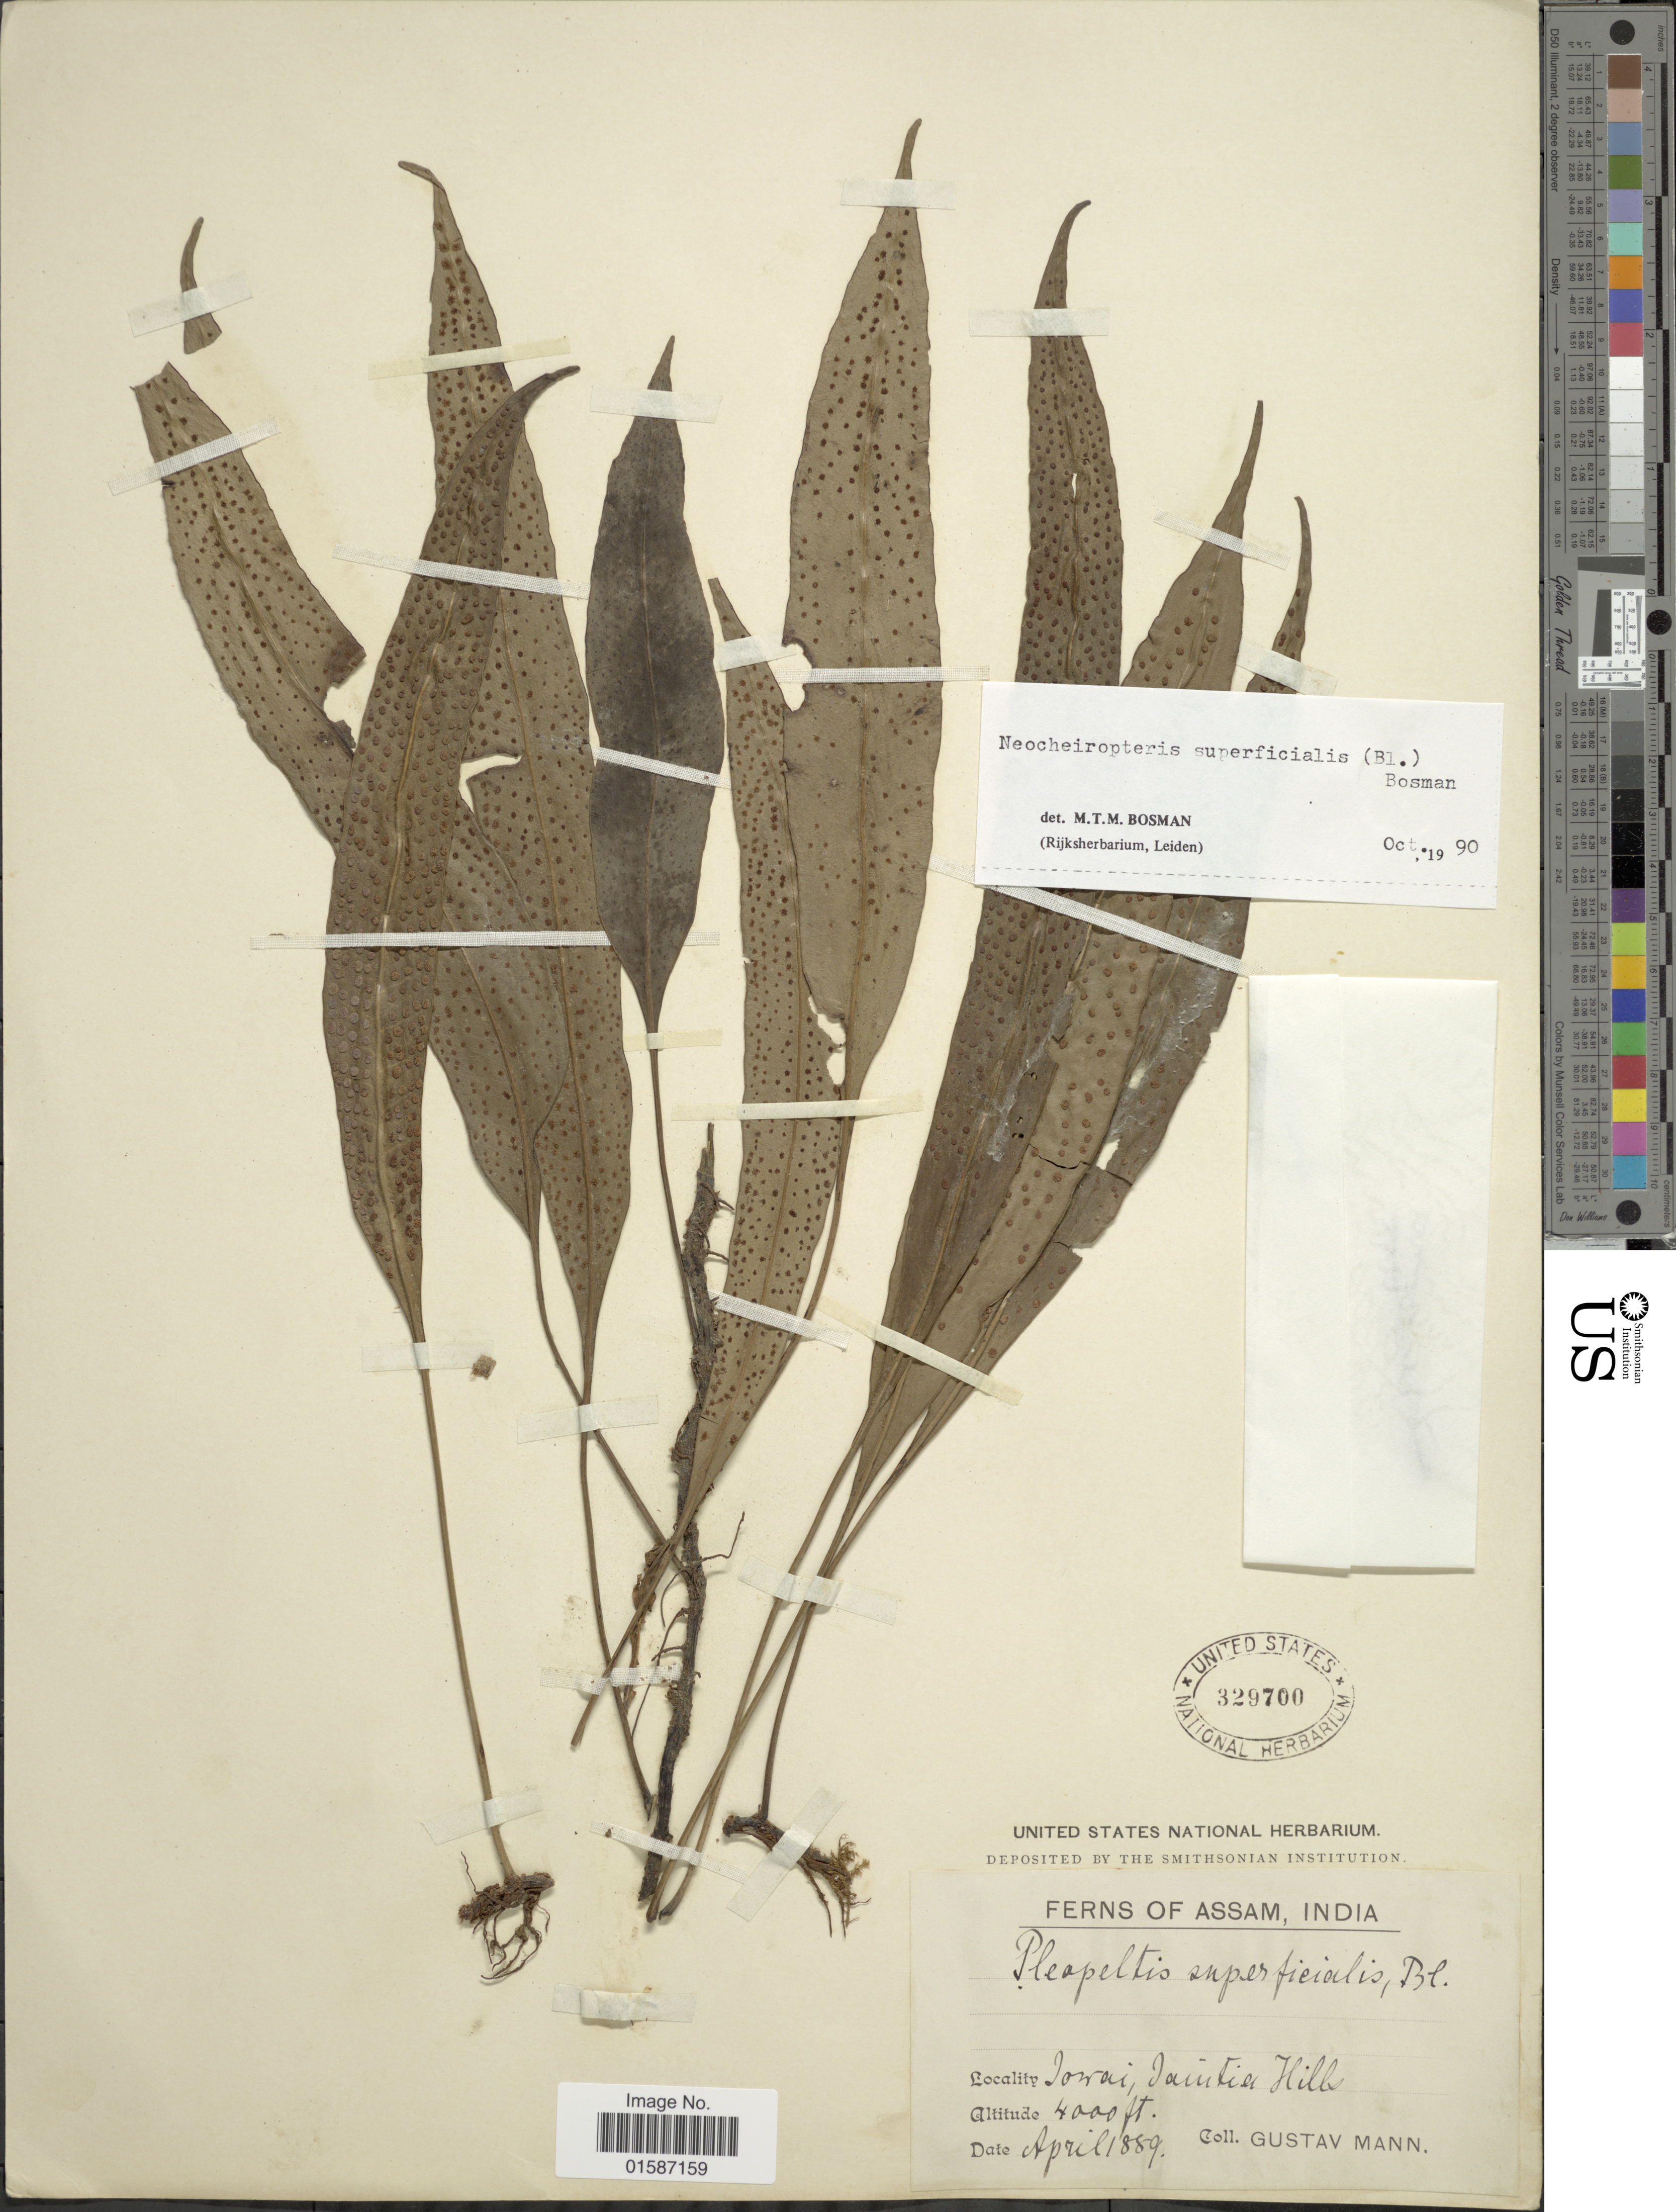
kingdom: Plantae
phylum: Tracheophyta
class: Polypodiopsida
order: Polypodiales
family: Polypodiaceae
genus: Lepidomicrosorium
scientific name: Lepidomicrosorium superficiale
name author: (Blume) Li S. Wang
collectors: G. Mann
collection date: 1889-04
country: India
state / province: Meghalaya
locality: Jowai, Jaintia Hills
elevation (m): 1219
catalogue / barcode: US 329700